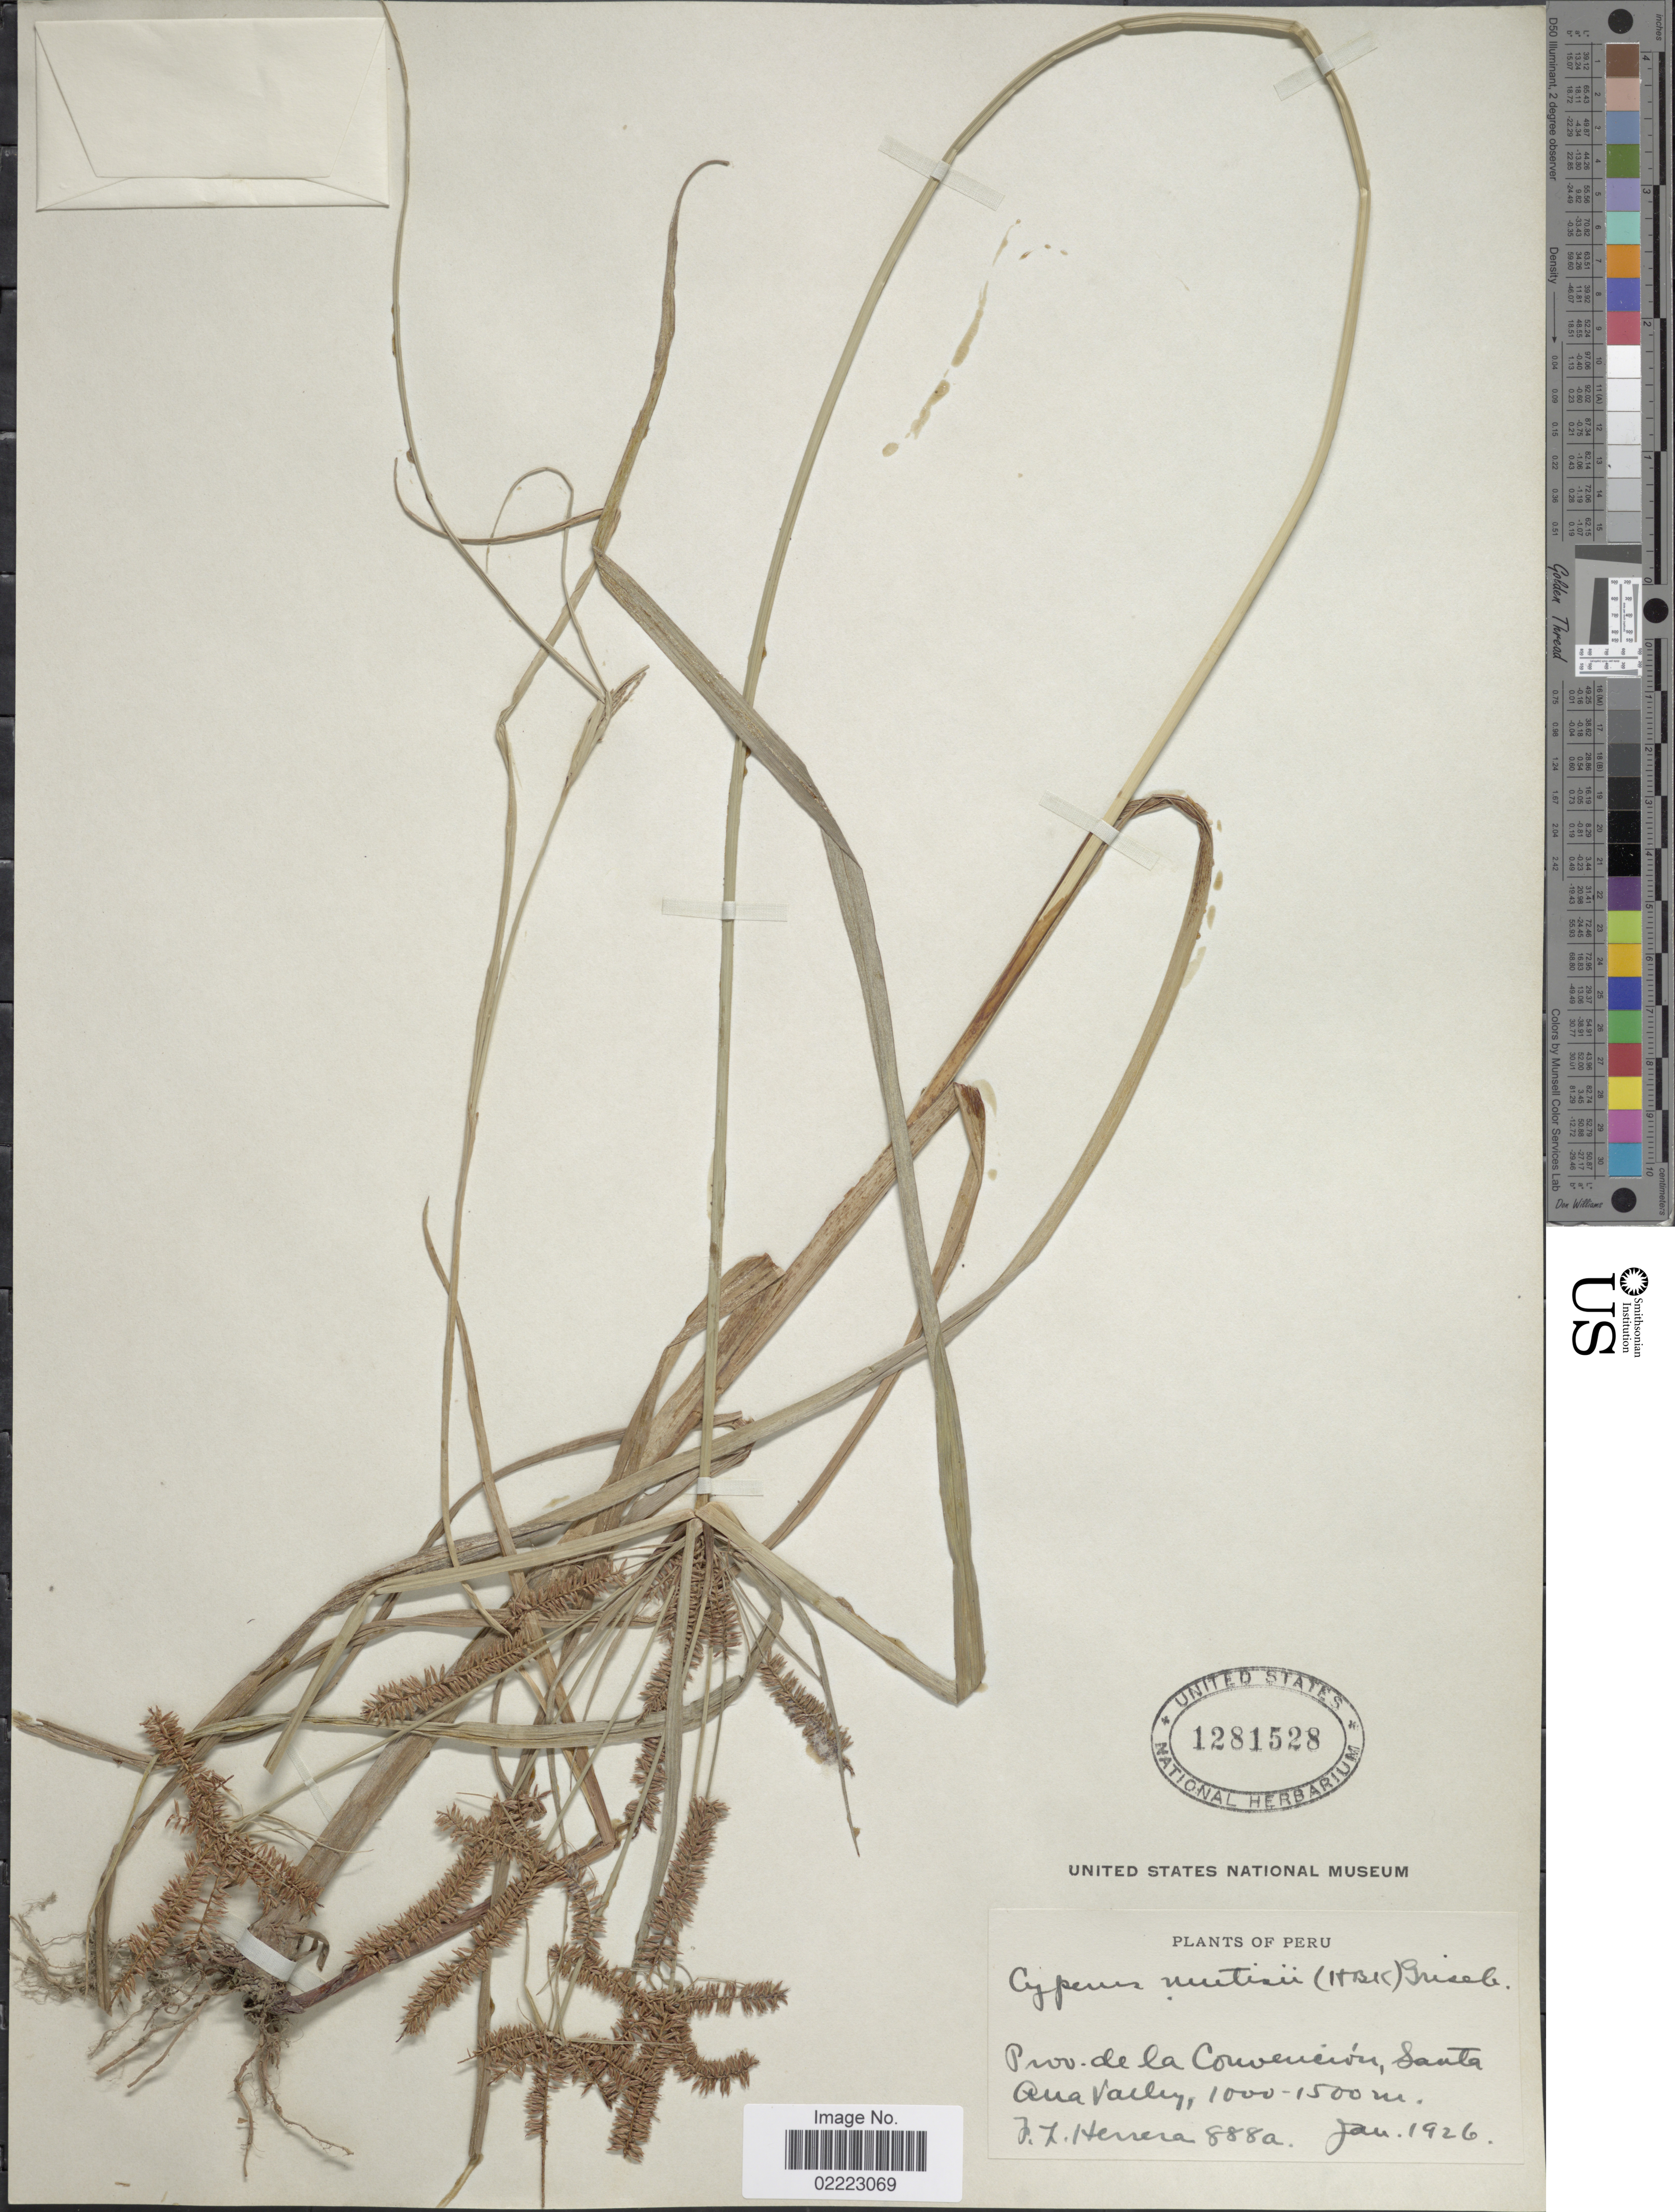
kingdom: Plantae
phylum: Tracheophyta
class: Liliopsida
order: Poales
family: Cyperaceae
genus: Cyperus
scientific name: Cyperus mutisii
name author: (Kunth) Andersson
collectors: F. L. Herrera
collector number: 888a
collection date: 1926-01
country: Peru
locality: Prov. de la Convención, Santa Ana Valley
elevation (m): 1000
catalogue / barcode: US 1281528